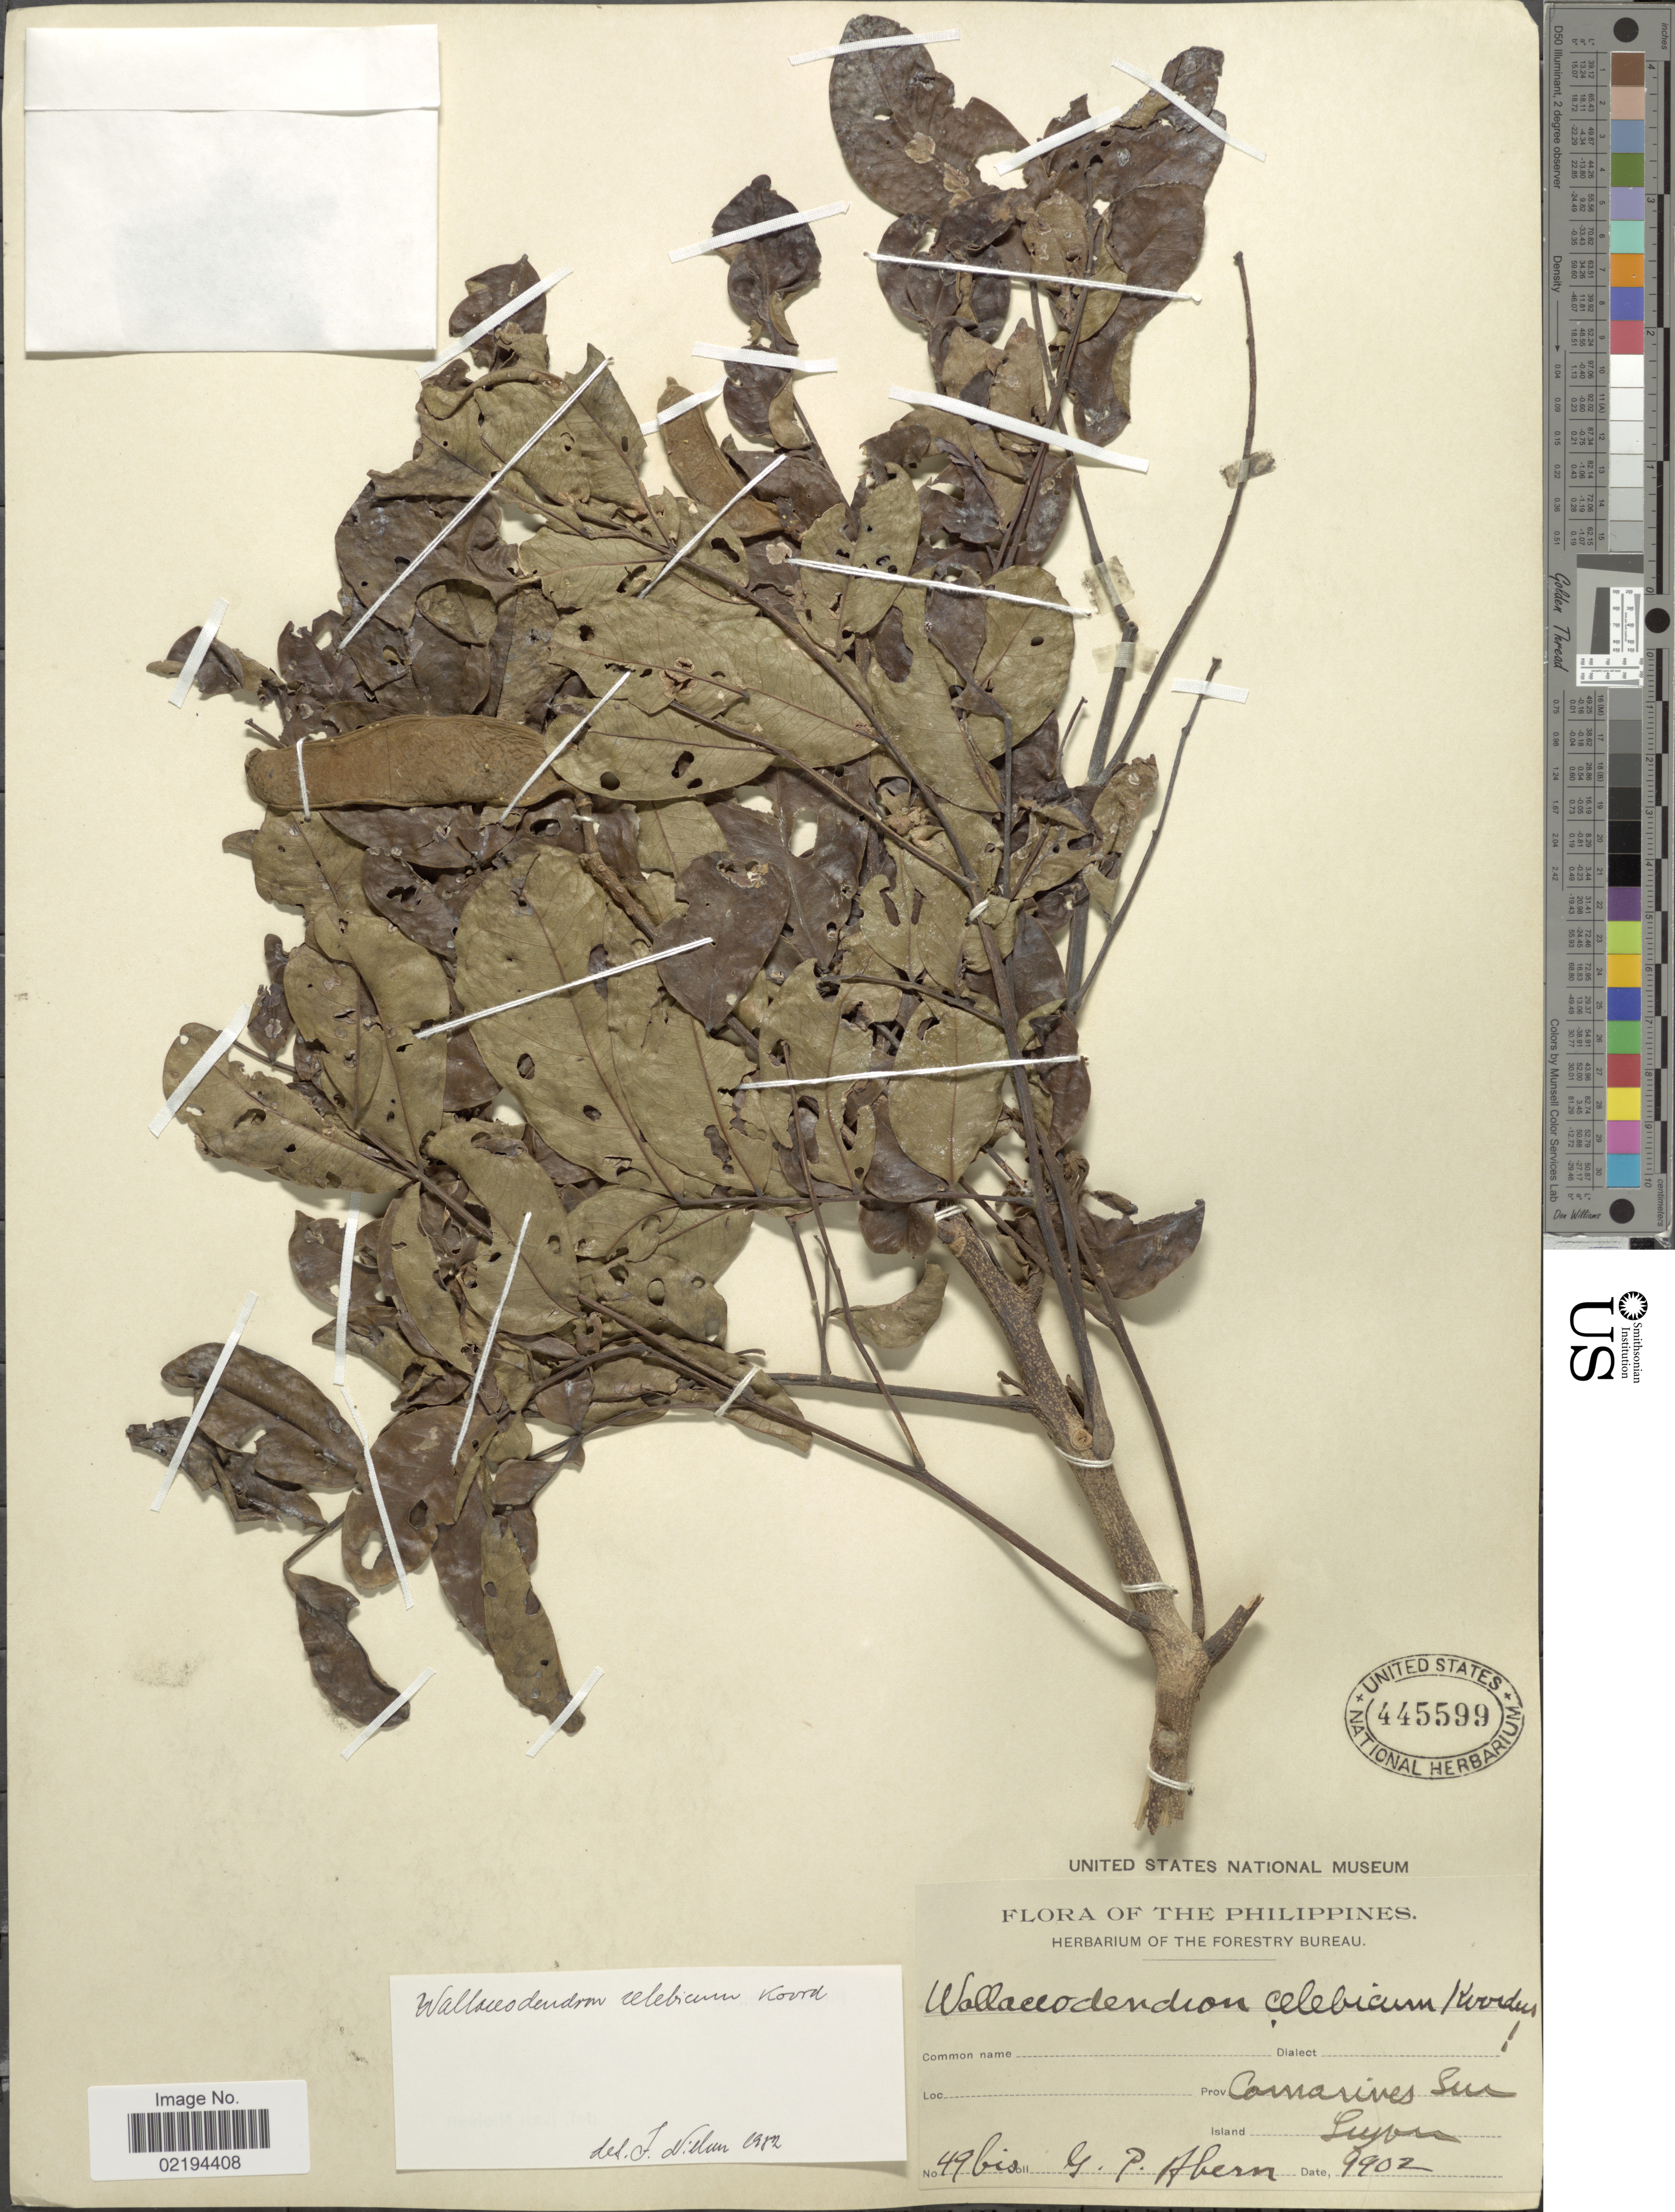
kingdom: Plantae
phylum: Tracheophyta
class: Magnoliopsida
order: Fabales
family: Fabaceae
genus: Wallaceodendron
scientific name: Wallaceodendron celebicum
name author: Koord.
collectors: G. Ahern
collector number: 49bis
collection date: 1902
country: Philippines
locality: Prov. Camarines Sur.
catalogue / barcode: US 445599